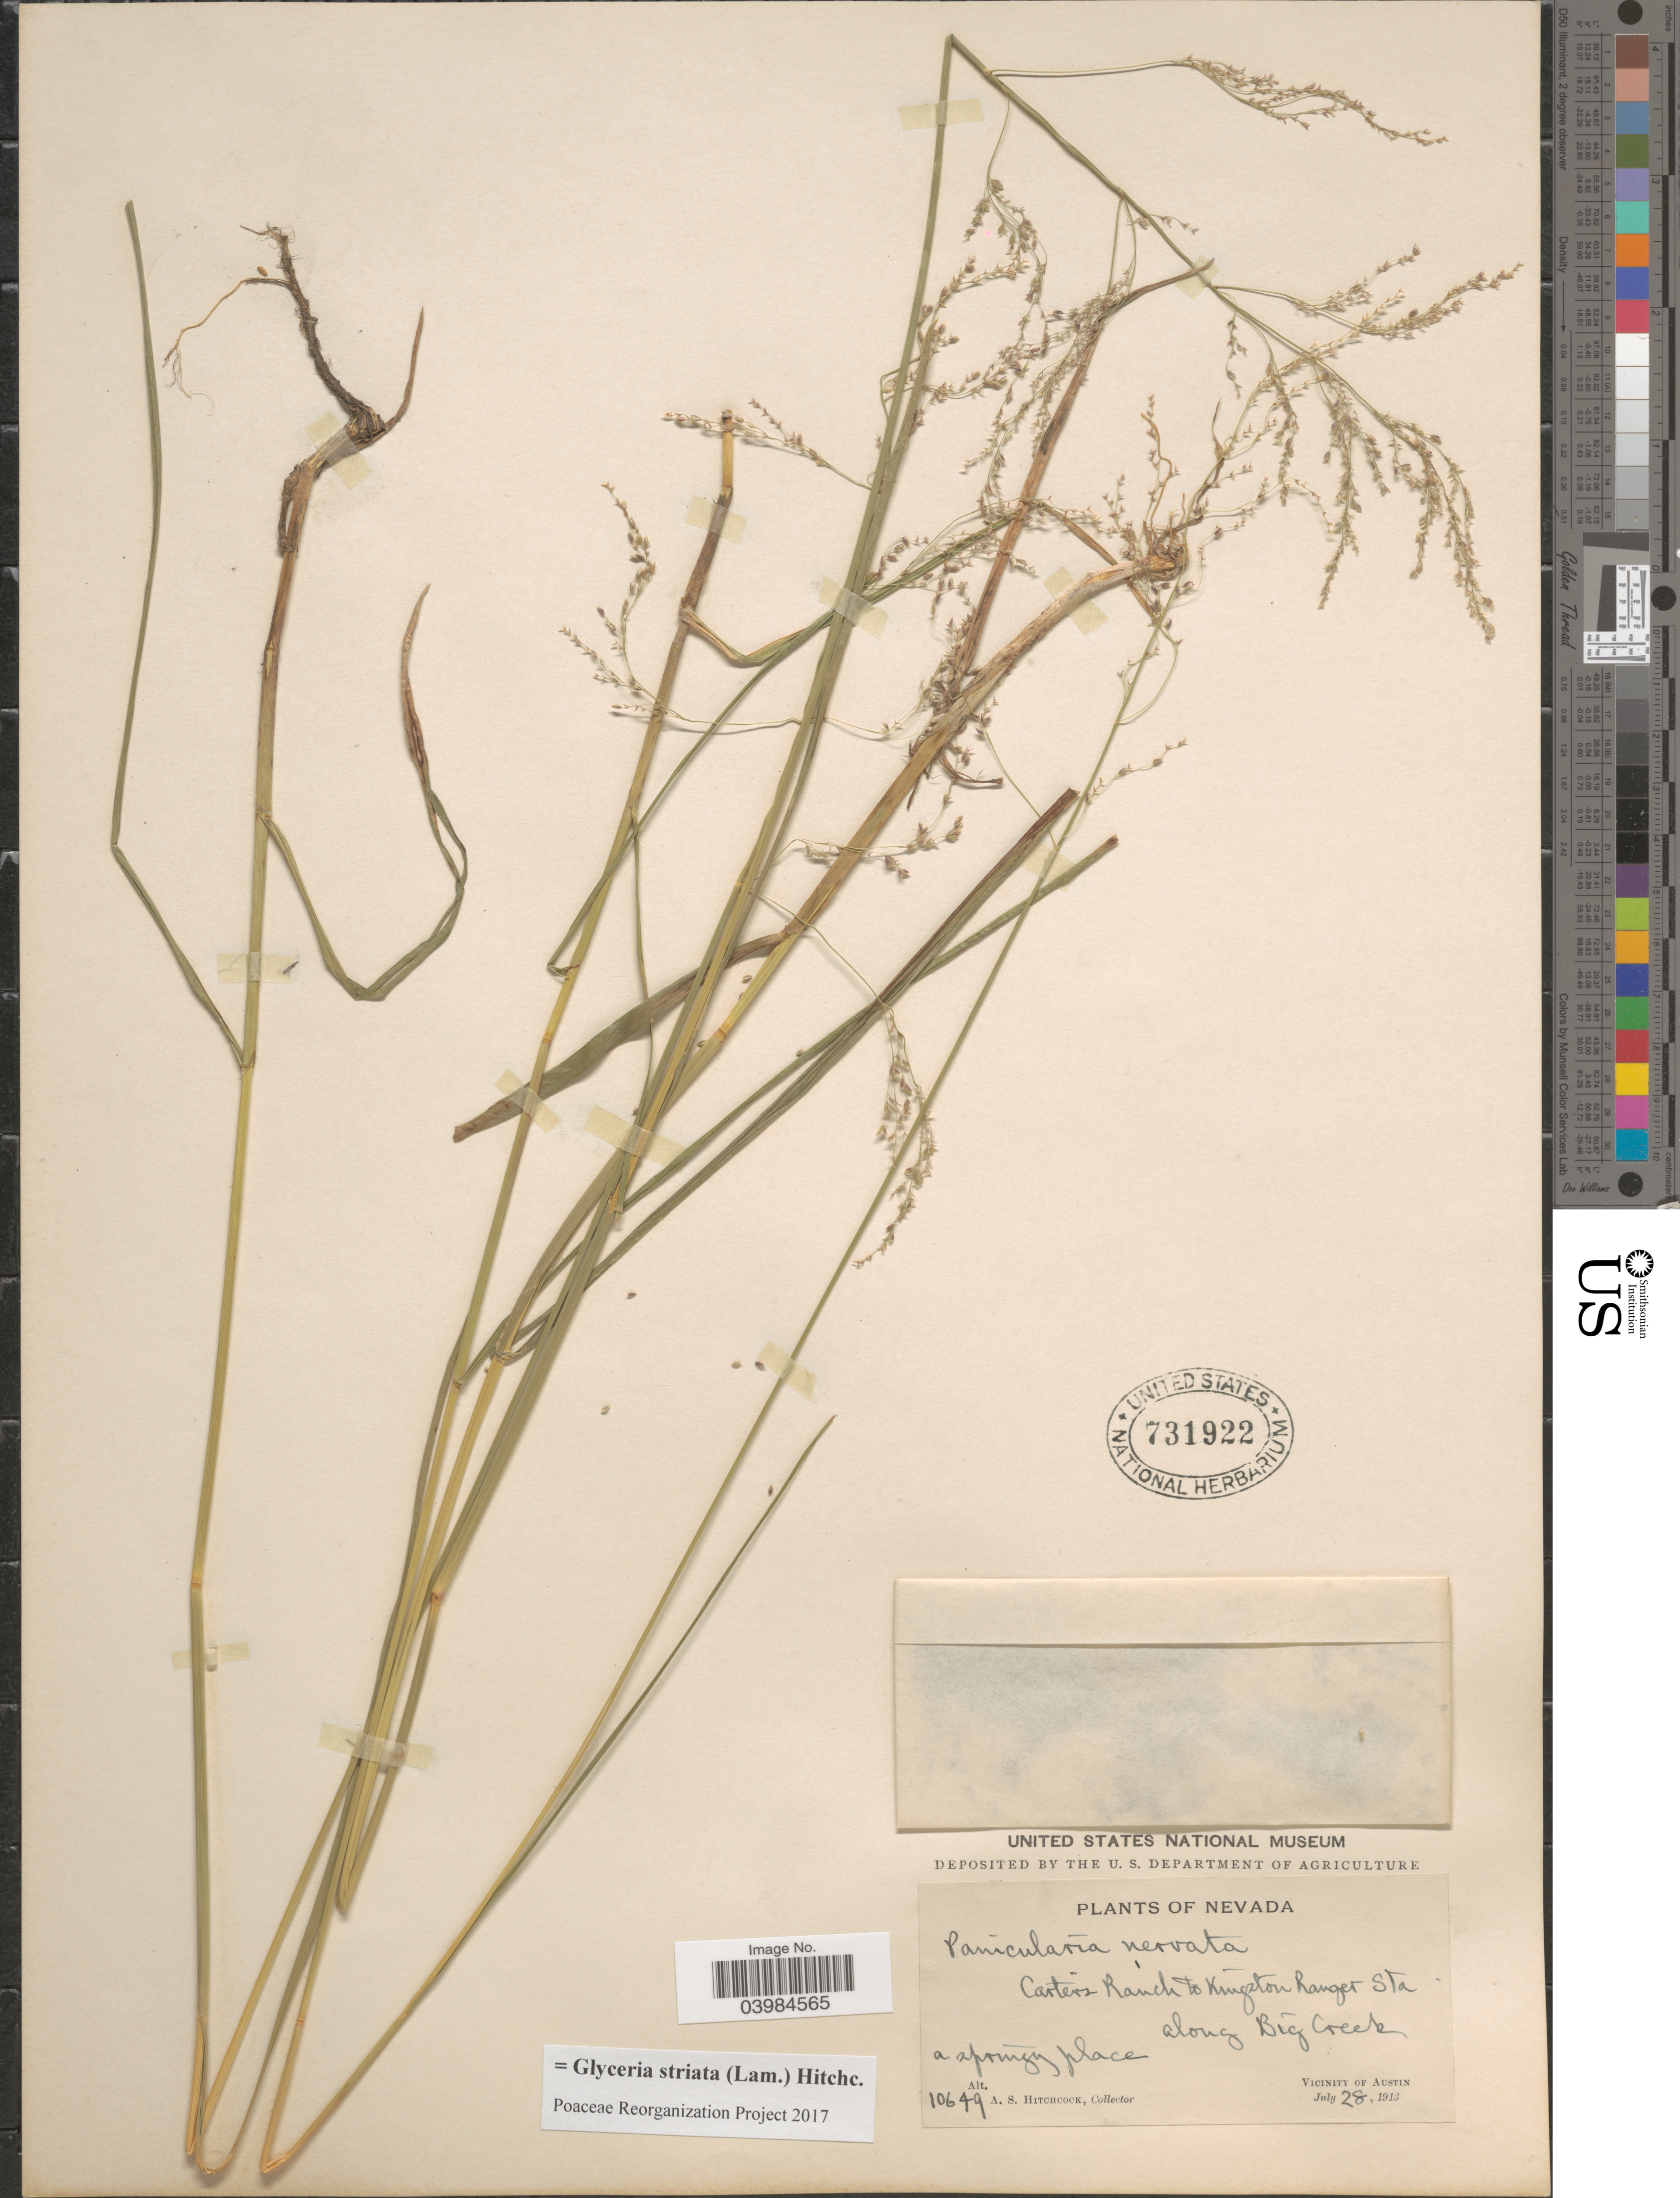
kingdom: Plantae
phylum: Tracheophyta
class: Liliopsida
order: Poales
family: Poaceae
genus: Glyceria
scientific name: Glyceria striata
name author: (Lam.) Hitchc.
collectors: A. S. Hitchcock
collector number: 10649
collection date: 1913-07-28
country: United States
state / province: Nevada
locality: Carters Ranch to Kingston Ranger Sta. along Big Creek a springy place. Vicinity of Austin.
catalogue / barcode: US 731922